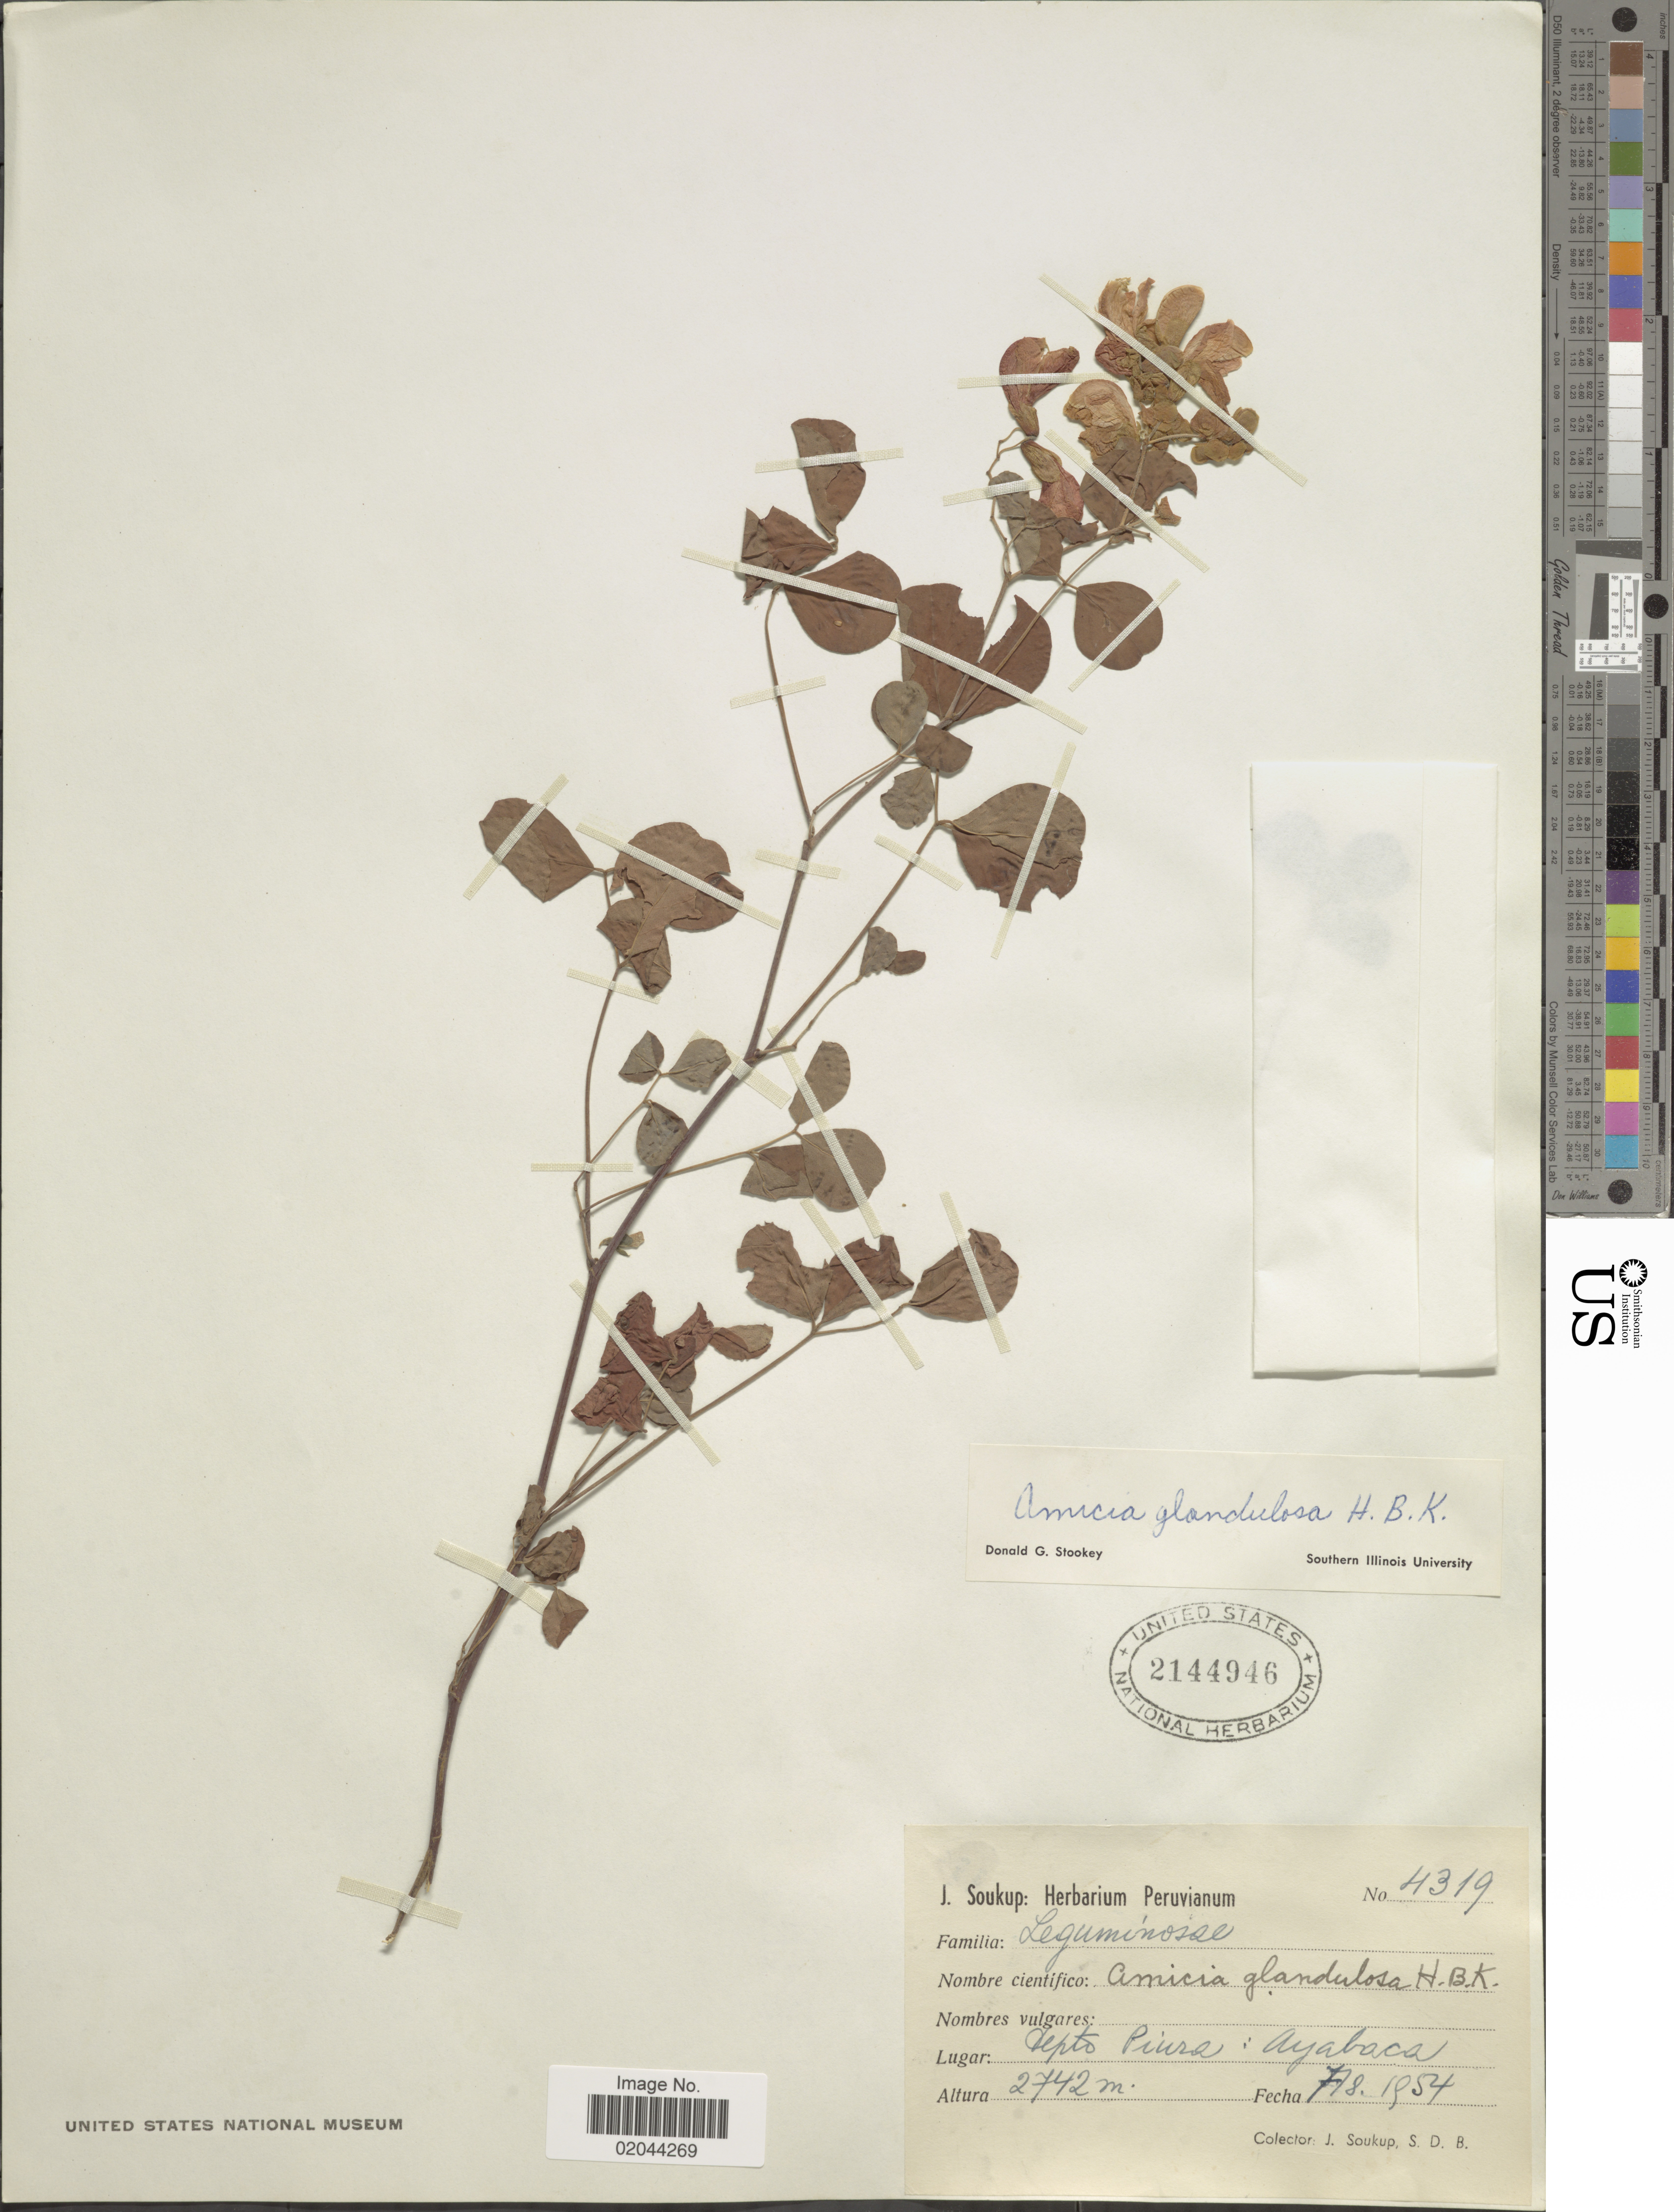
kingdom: Plantae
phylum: Tracheophyta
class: Magnoliopsida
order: Fabales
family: Fabaceae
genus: Amicia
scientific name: Amicia glandulosa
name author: Kunth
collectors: J. Soukup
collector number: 4319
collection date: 1954-08-07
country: Peru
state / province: Piura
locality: Dept. Piura: Ayabaca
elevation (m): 2742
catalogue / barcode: US 2144946